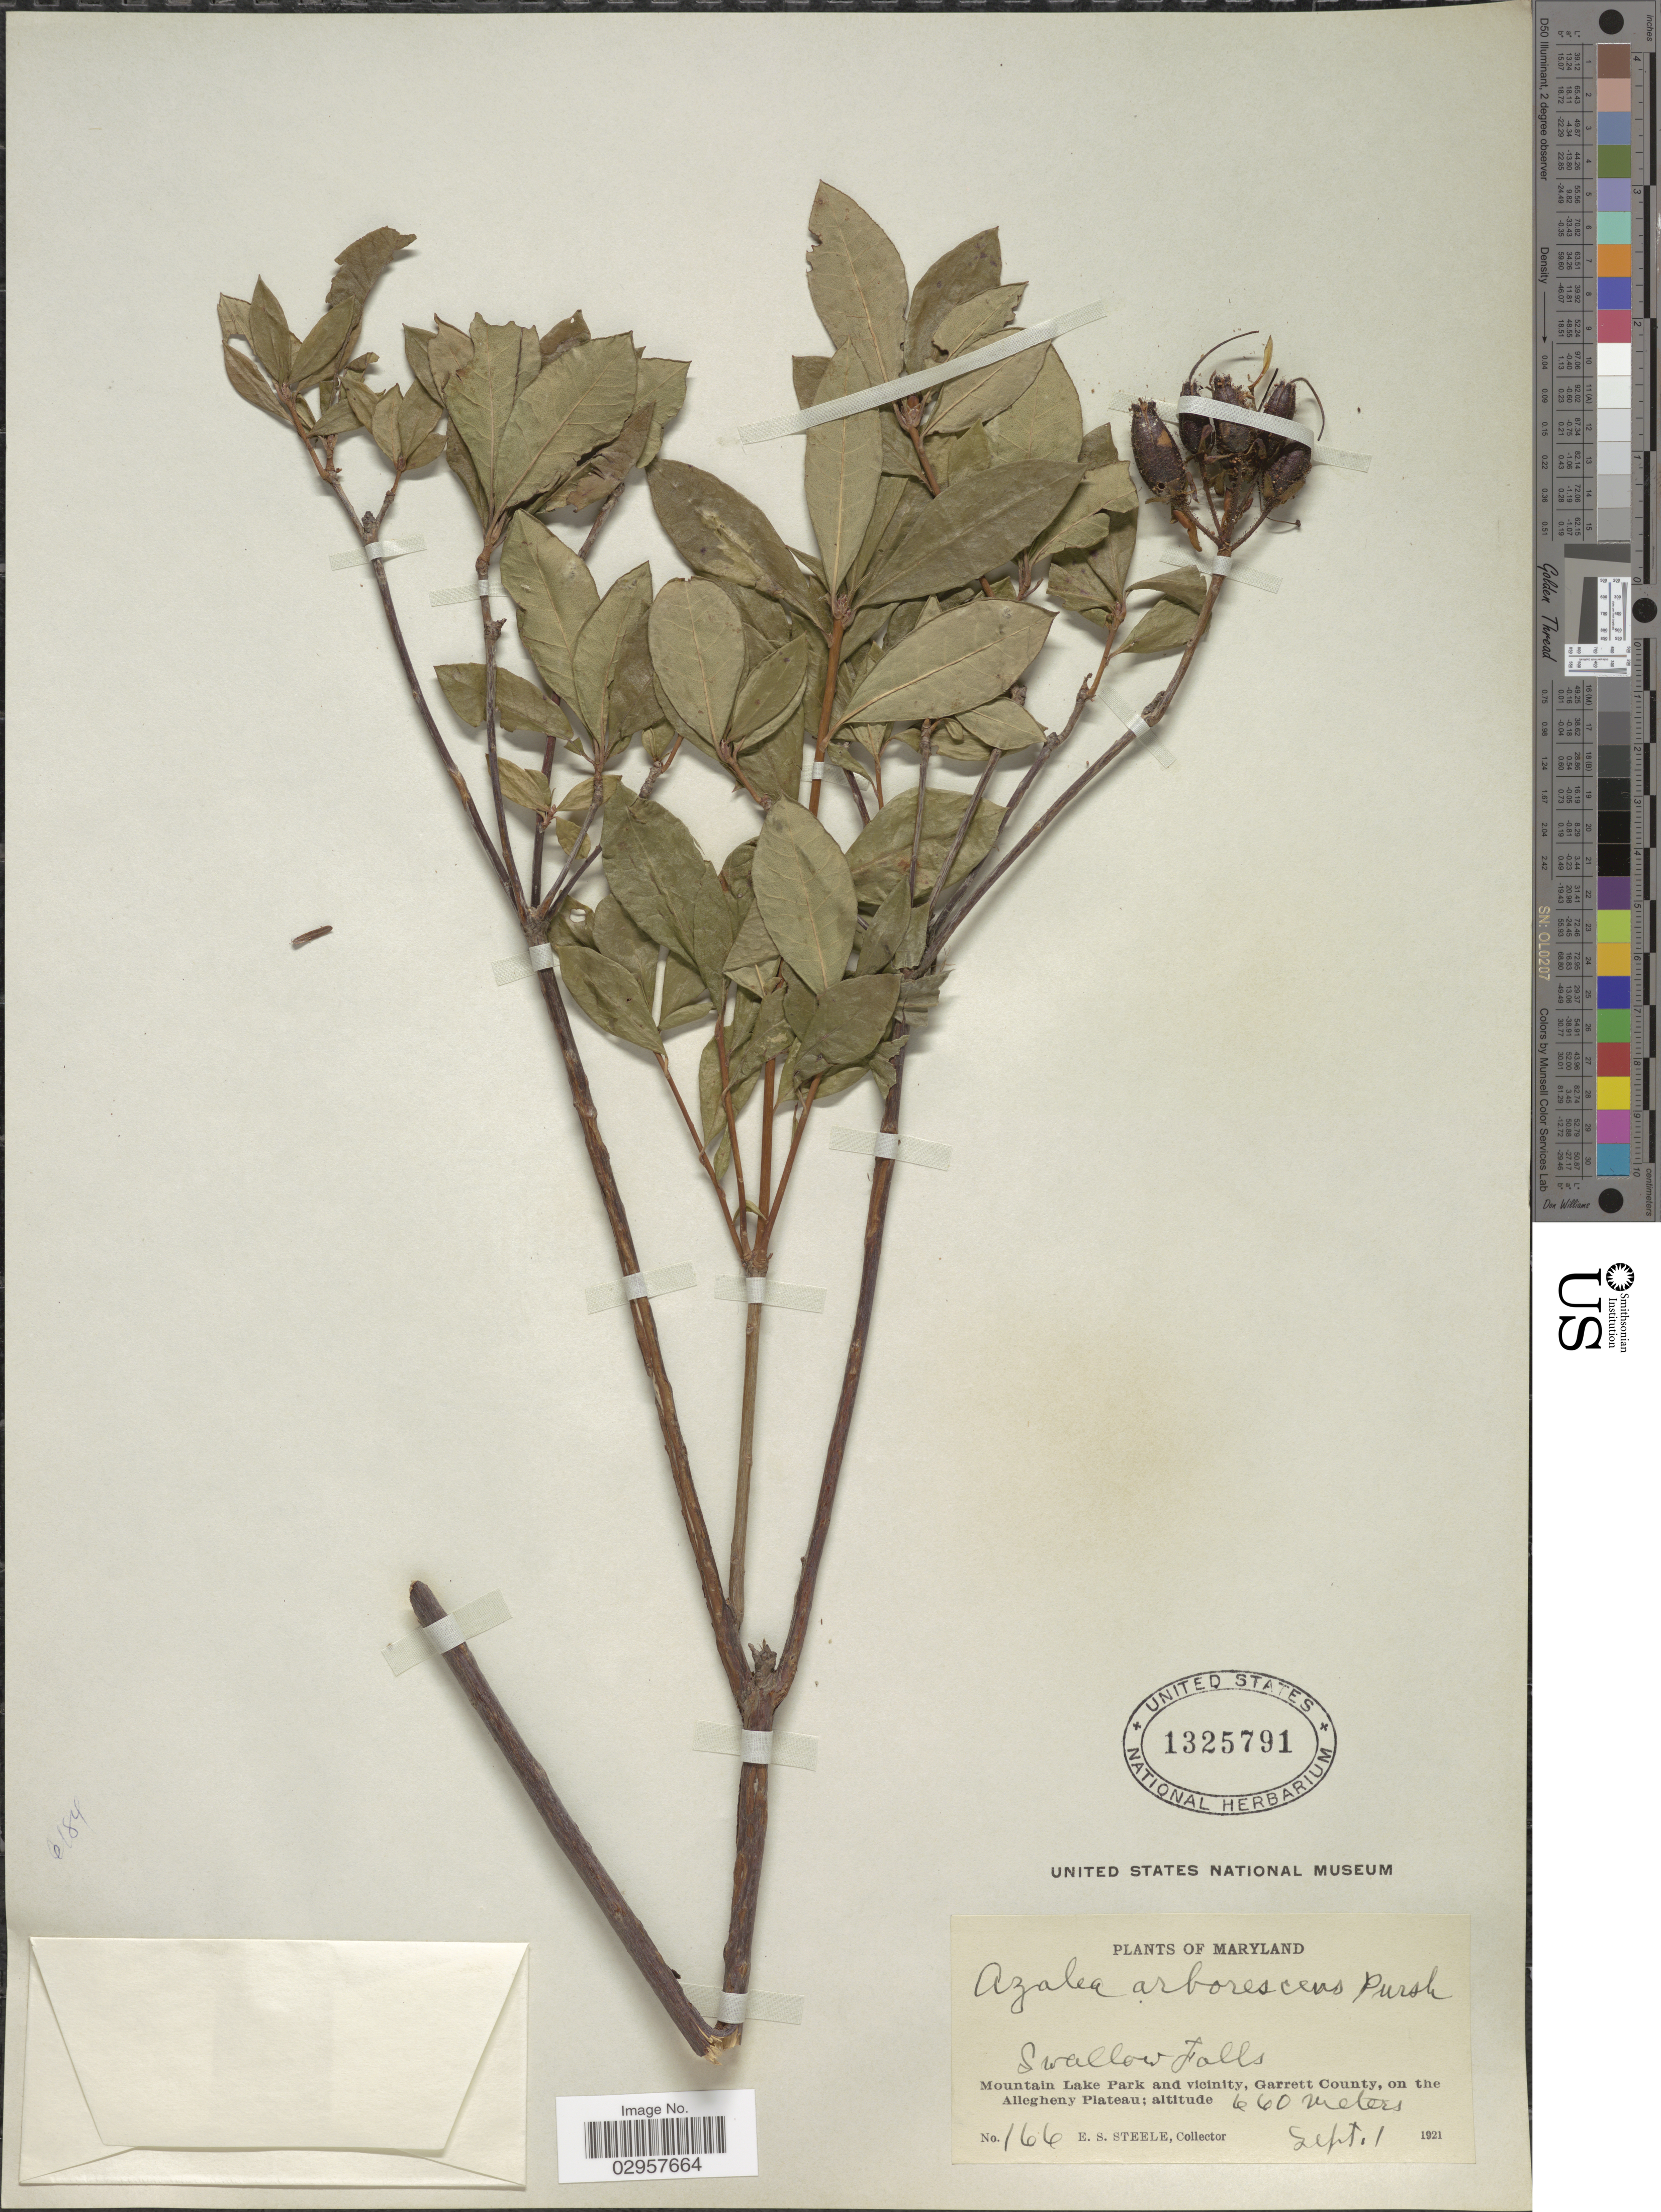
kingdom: Plantae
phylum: Tracheophyta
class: Magnoliopsida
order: Ericales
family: Ericaceae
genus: Rhododendron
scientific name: Rhododendron arborescens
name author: (Pursh) Torr.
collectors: E. Steele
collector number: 166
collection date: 1921-09-01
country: United States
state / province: Maryland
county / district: Garrett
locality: Swallow Falls. Mountain Lake Park and vicinity, Garrett County, on the Allegheny Plateau.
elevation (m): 660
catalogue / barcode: US 1325791